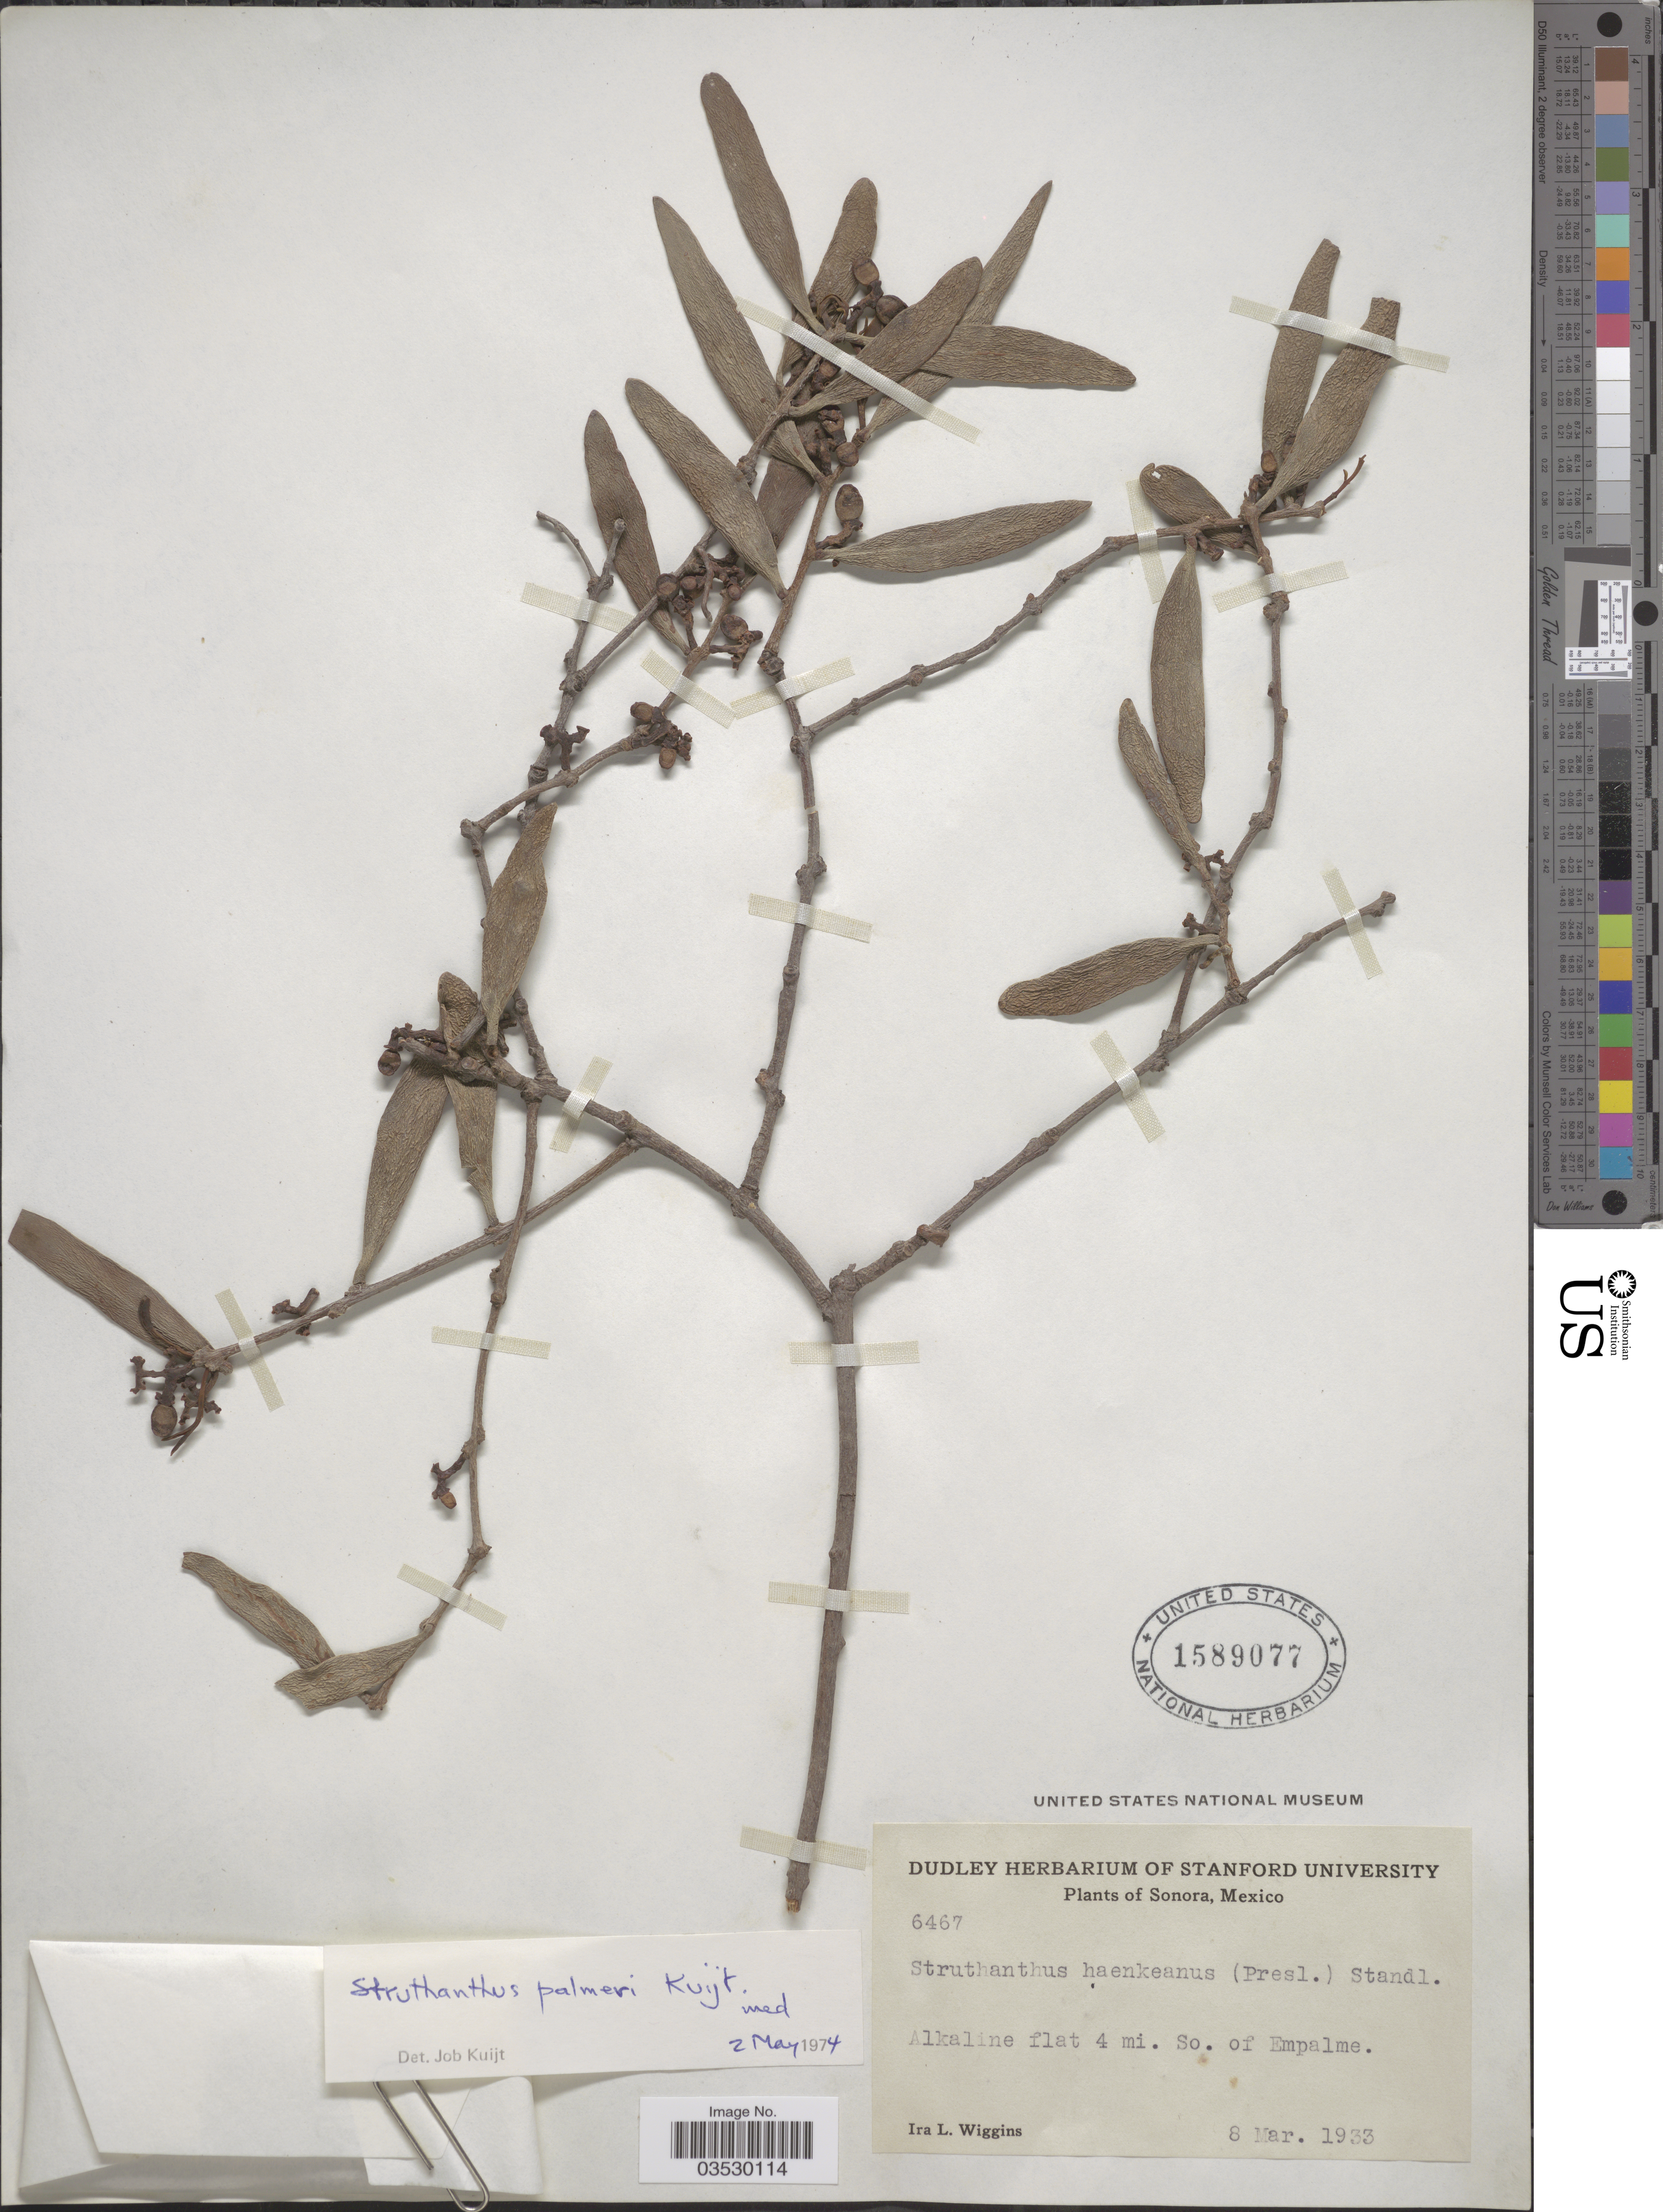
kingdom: Plantae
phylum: Tracheophyta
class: Magnoliopsida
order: Santalales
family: Loranthaceae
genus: Struthanthus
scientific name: Struthanthus palmeri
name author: Kuijt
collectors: I. L. Wiggins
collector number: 6467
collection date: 1933-03-08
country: Mexico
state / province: Sonora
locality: Alkaline flat 4 mi. So. of Empalme.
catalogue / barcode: US 1589077